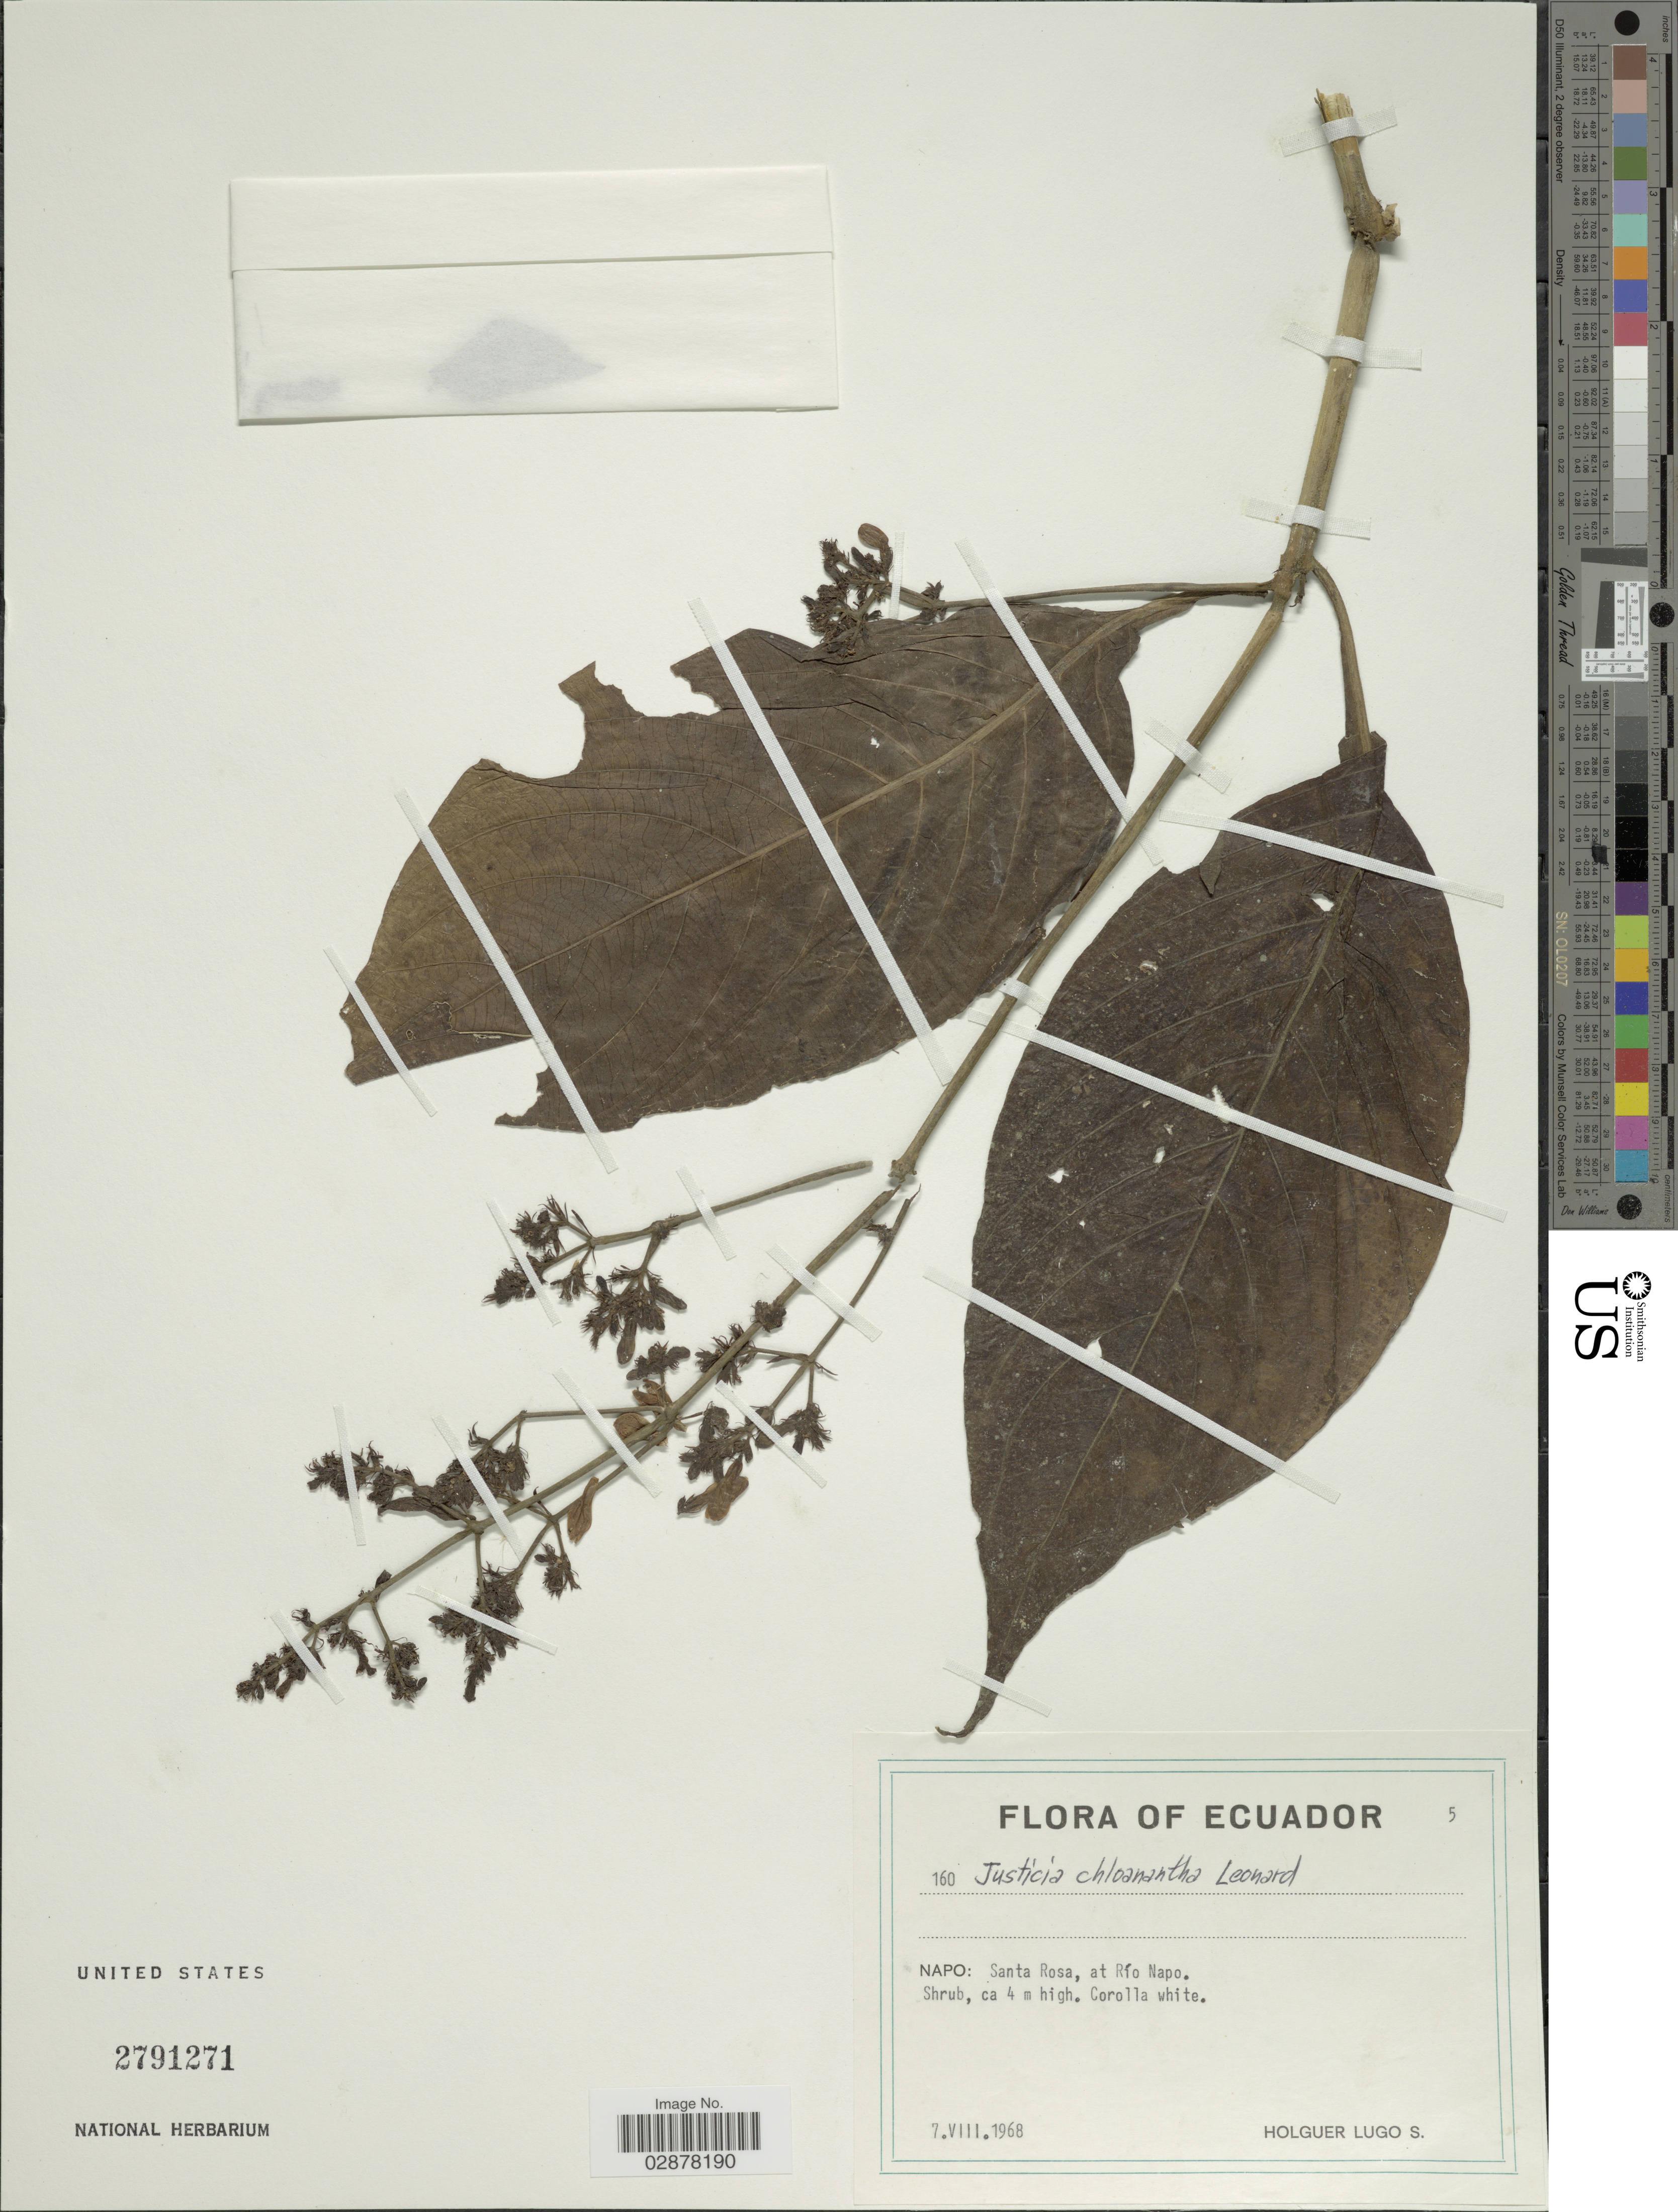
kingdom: Plantae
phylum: Tracheophyta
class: Magnoliopsida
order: Lamiales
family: Acanthaceae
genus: Justicia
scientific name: Justicia chloanantha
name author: Leonard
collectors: H. Lugo S.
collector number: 160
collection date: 1968-08-07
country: Ecuador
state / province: Napo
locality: Santa Rosa, at Río Napo.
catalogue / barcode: US 2791271